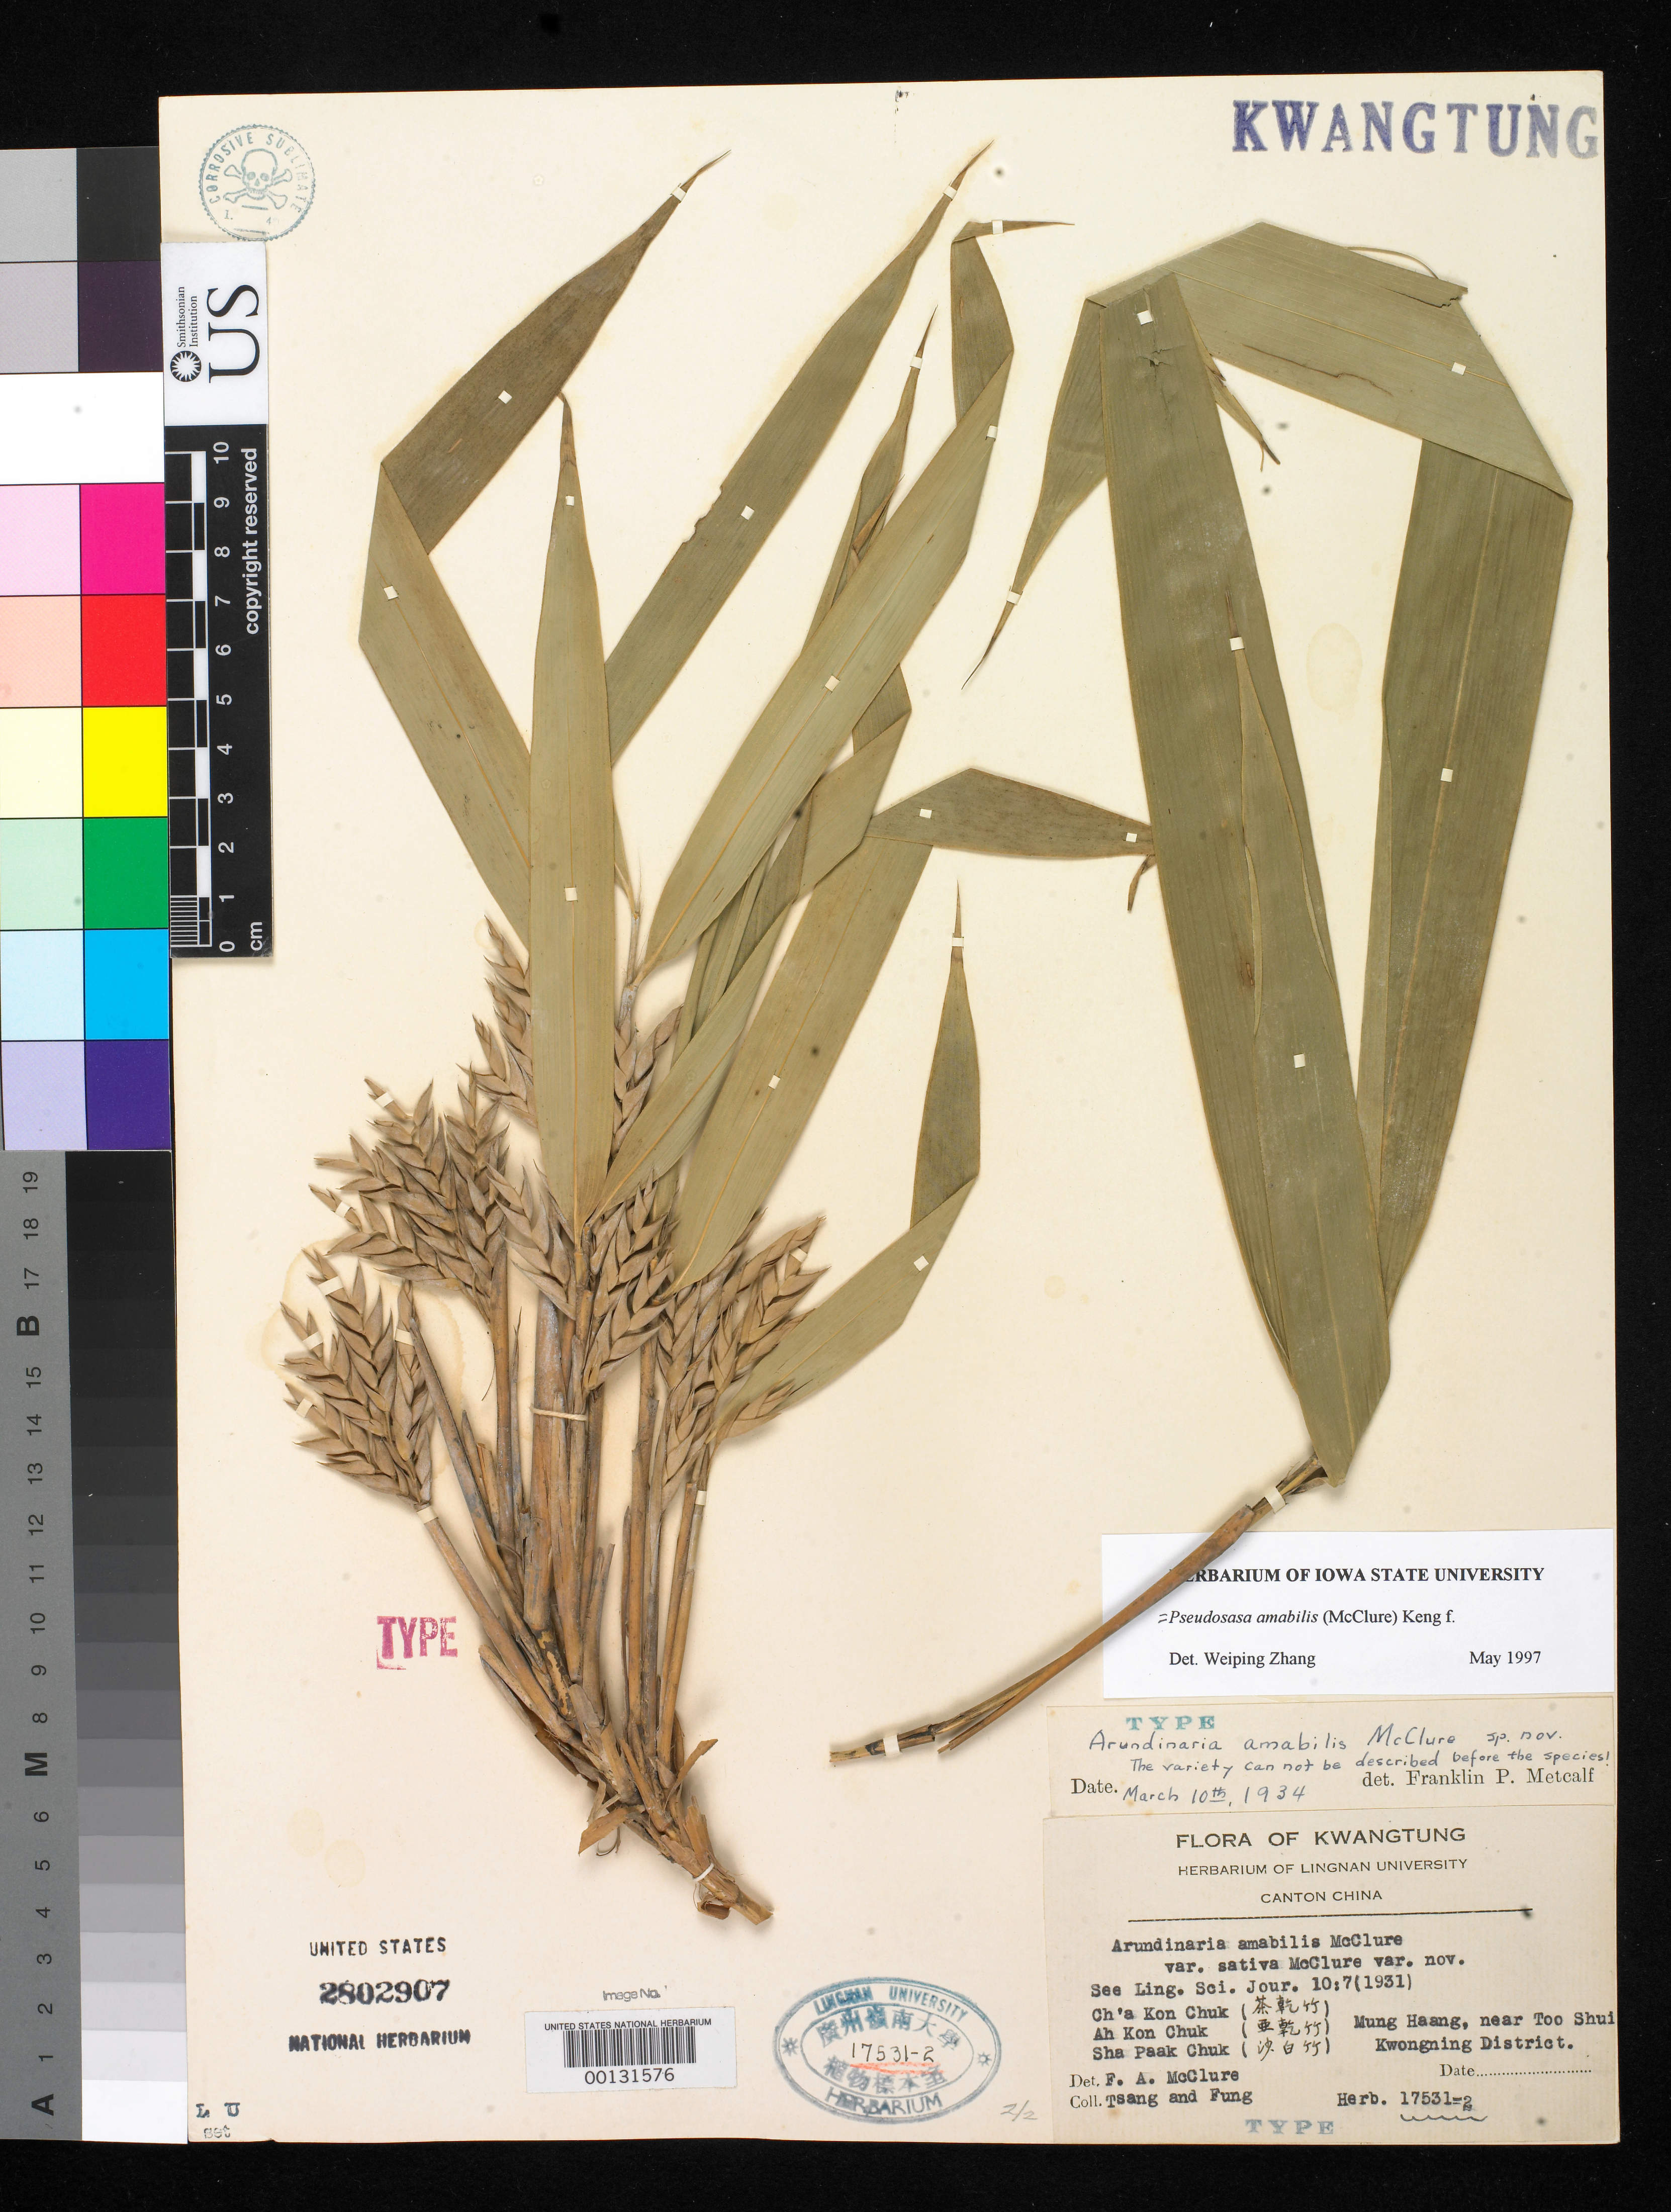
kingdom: Plantae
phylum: Tracheophyta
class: Liliopsida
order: Poales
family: Poaceae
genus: Arundinaria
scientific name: Arundinaria amabilis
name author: McClure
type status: Type Collection; Original Material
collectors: W. T. Tsang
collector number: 17531-2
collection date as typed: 03 Mar 1929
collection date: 1929-03-03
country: China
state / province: Guangdong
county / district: Kwongning Distr.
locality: Mung Haang, near Too Shui.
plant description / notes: Specimen from Lingnan University Herbarium, permanently on loan to USNH.; Part of holotype? Annotated as "type" of Arundinaria amabilis var. sativa McClure, but with same Lingnan herb. no. as type of Arundinaria amabilis McClure.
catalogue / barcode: US 2802907